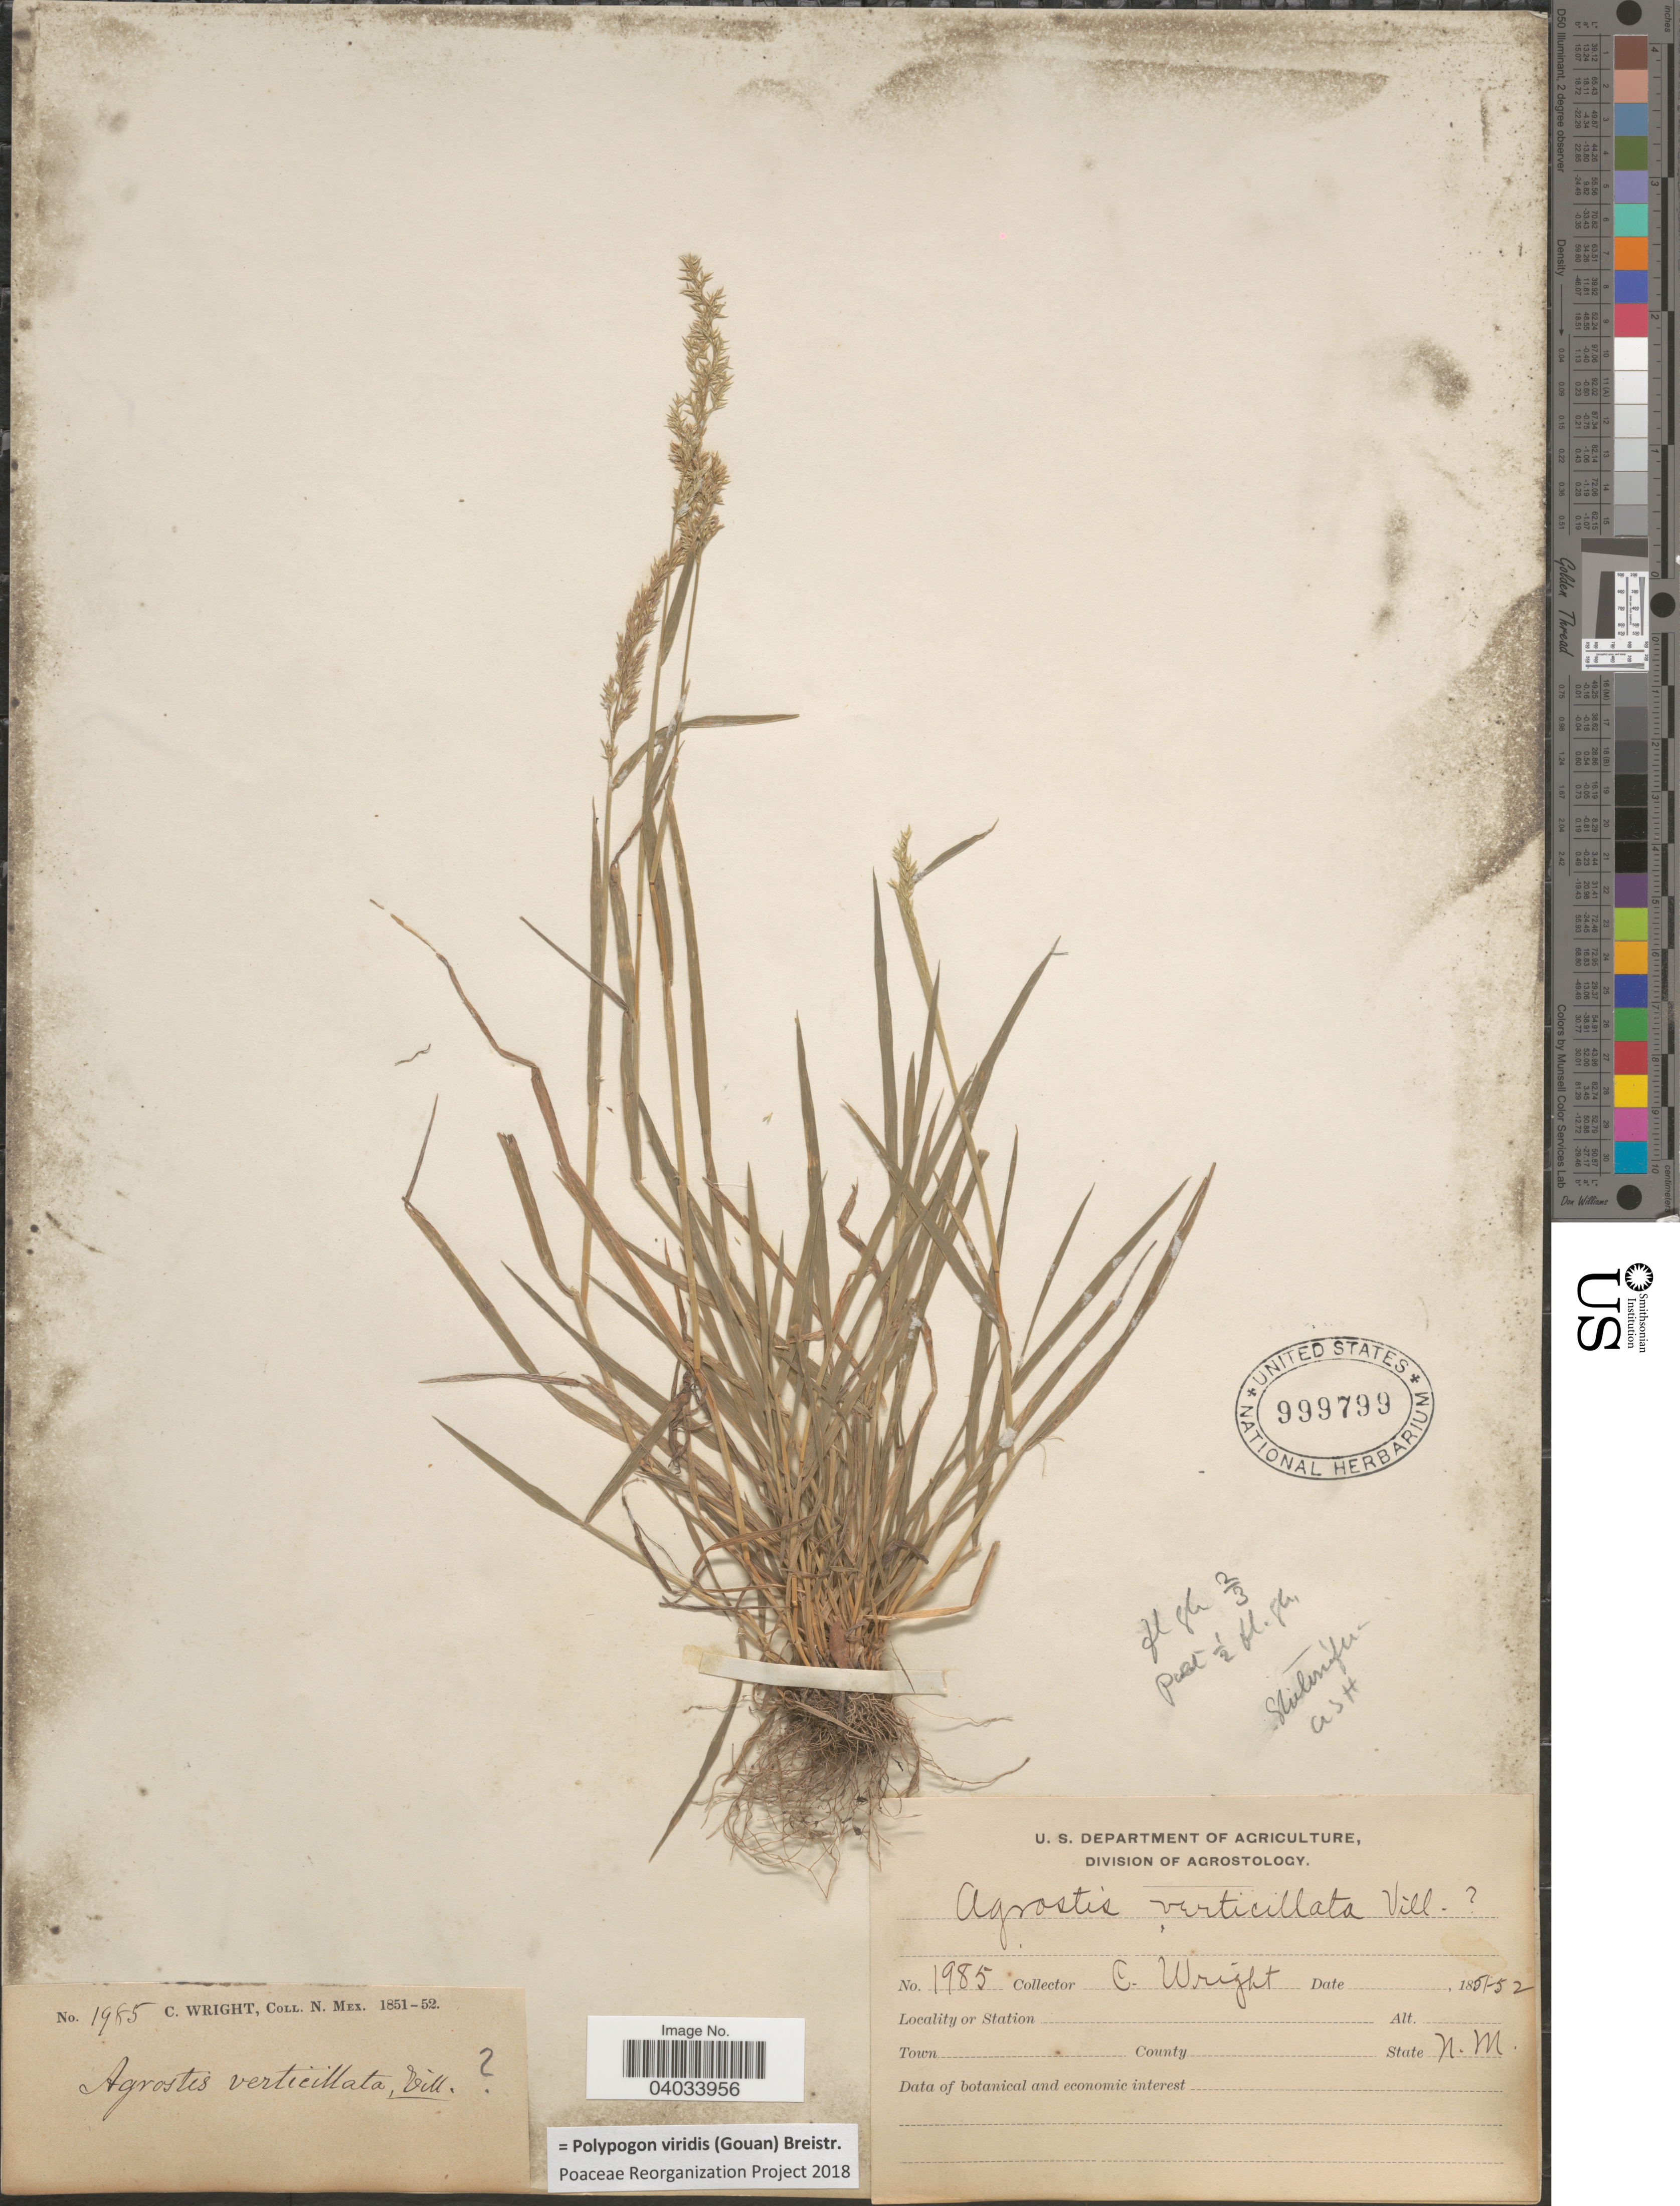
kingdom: Plantae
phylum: Tracheophyta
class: Liliopsida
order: Poales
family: Poaceae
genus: Polypogon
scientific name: Polypogon viridis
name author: (Gouan) Breistroffer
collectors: C. Wright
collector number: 1985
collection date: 1851/1852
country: United States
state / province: New Mexico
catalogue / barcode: US 999799